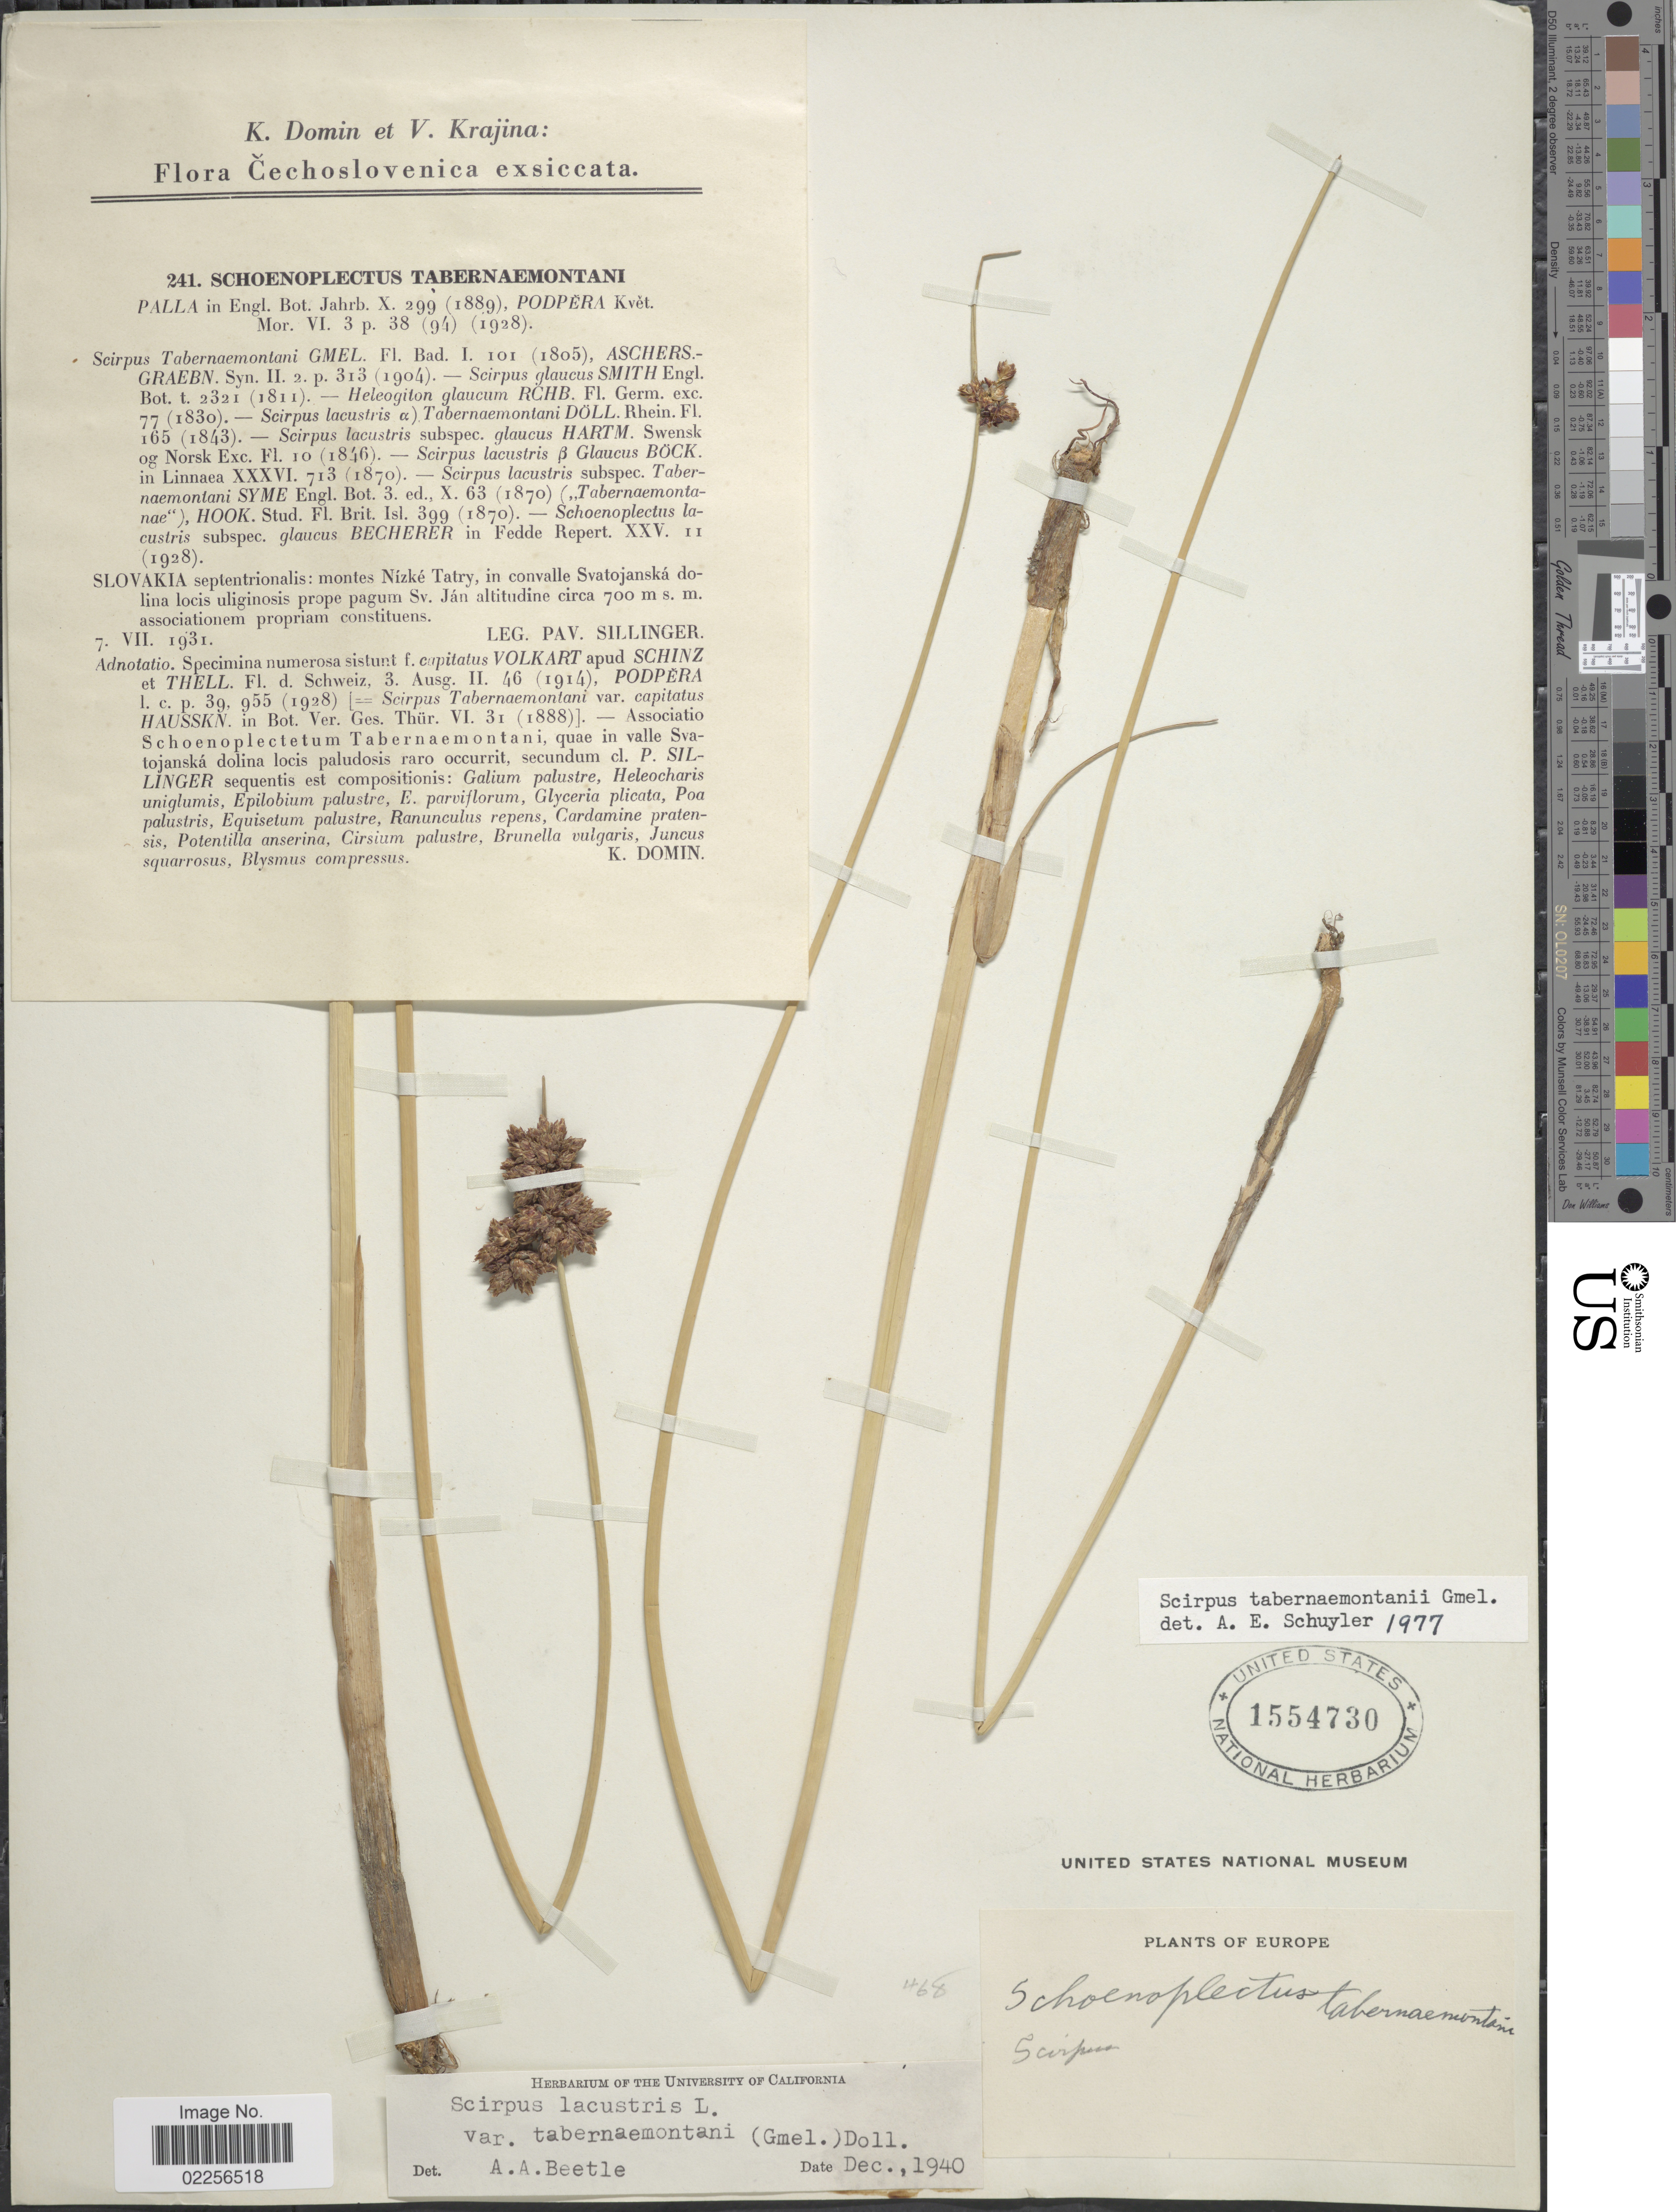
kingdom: Plantae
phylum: Tracheophyta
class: Liliopsida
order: Poales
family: Cyperaceae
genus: Schoenoplectus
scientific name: Schoenoplectus tabernaemontani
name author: (C.C. Gmel.) Palla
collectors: P. Sillinger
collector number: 241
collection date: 1931-07-07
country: Slovakia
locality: Cechoslovenica, Slovakia septentrionalis, montes Nizke Tatry, convalle Svatojanska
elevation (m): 700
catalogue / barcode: US 1554730